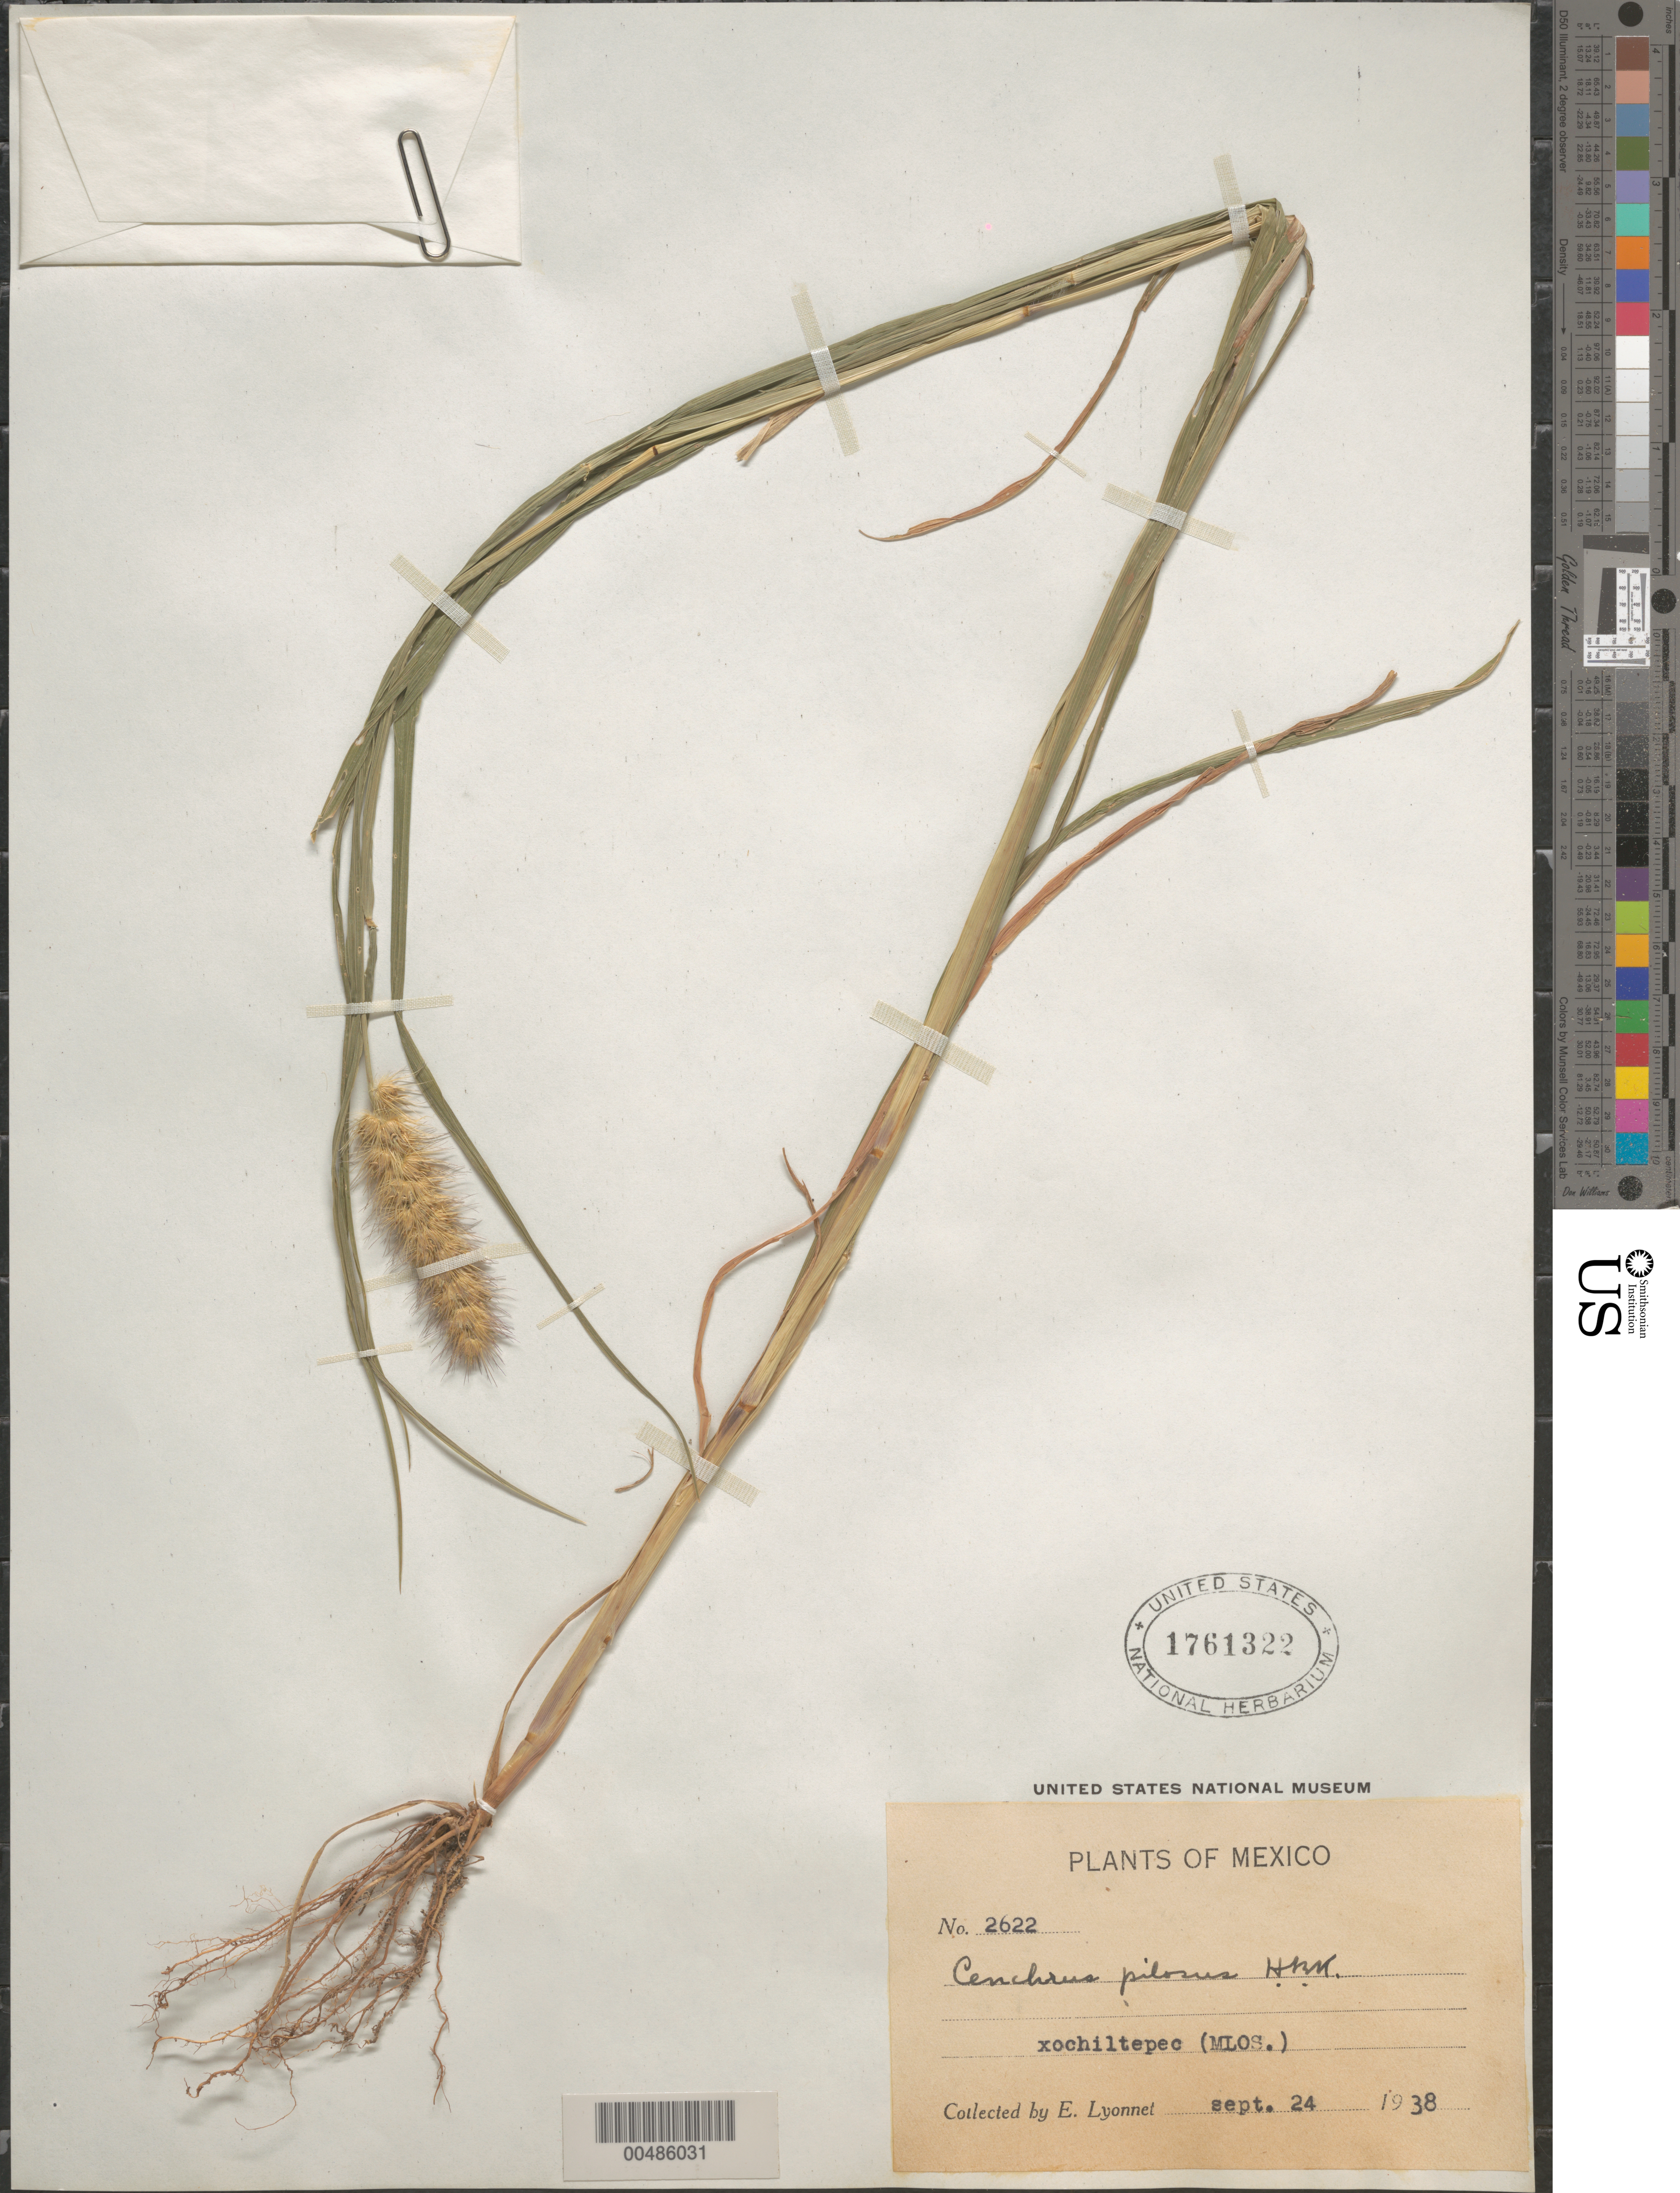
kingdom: Plantae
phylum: Tracheophyta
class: Liliopsida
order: Poales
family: Poaceae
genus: Cenchrus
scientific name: Cenchrus pilosus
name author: Kunth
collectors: Bro. E. Lyonnet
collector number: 2622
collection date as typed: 24 Sep 1938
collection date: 1938-09-24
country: Mexico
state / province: Morelos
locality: Xochiltepec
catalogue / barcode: US 1761322